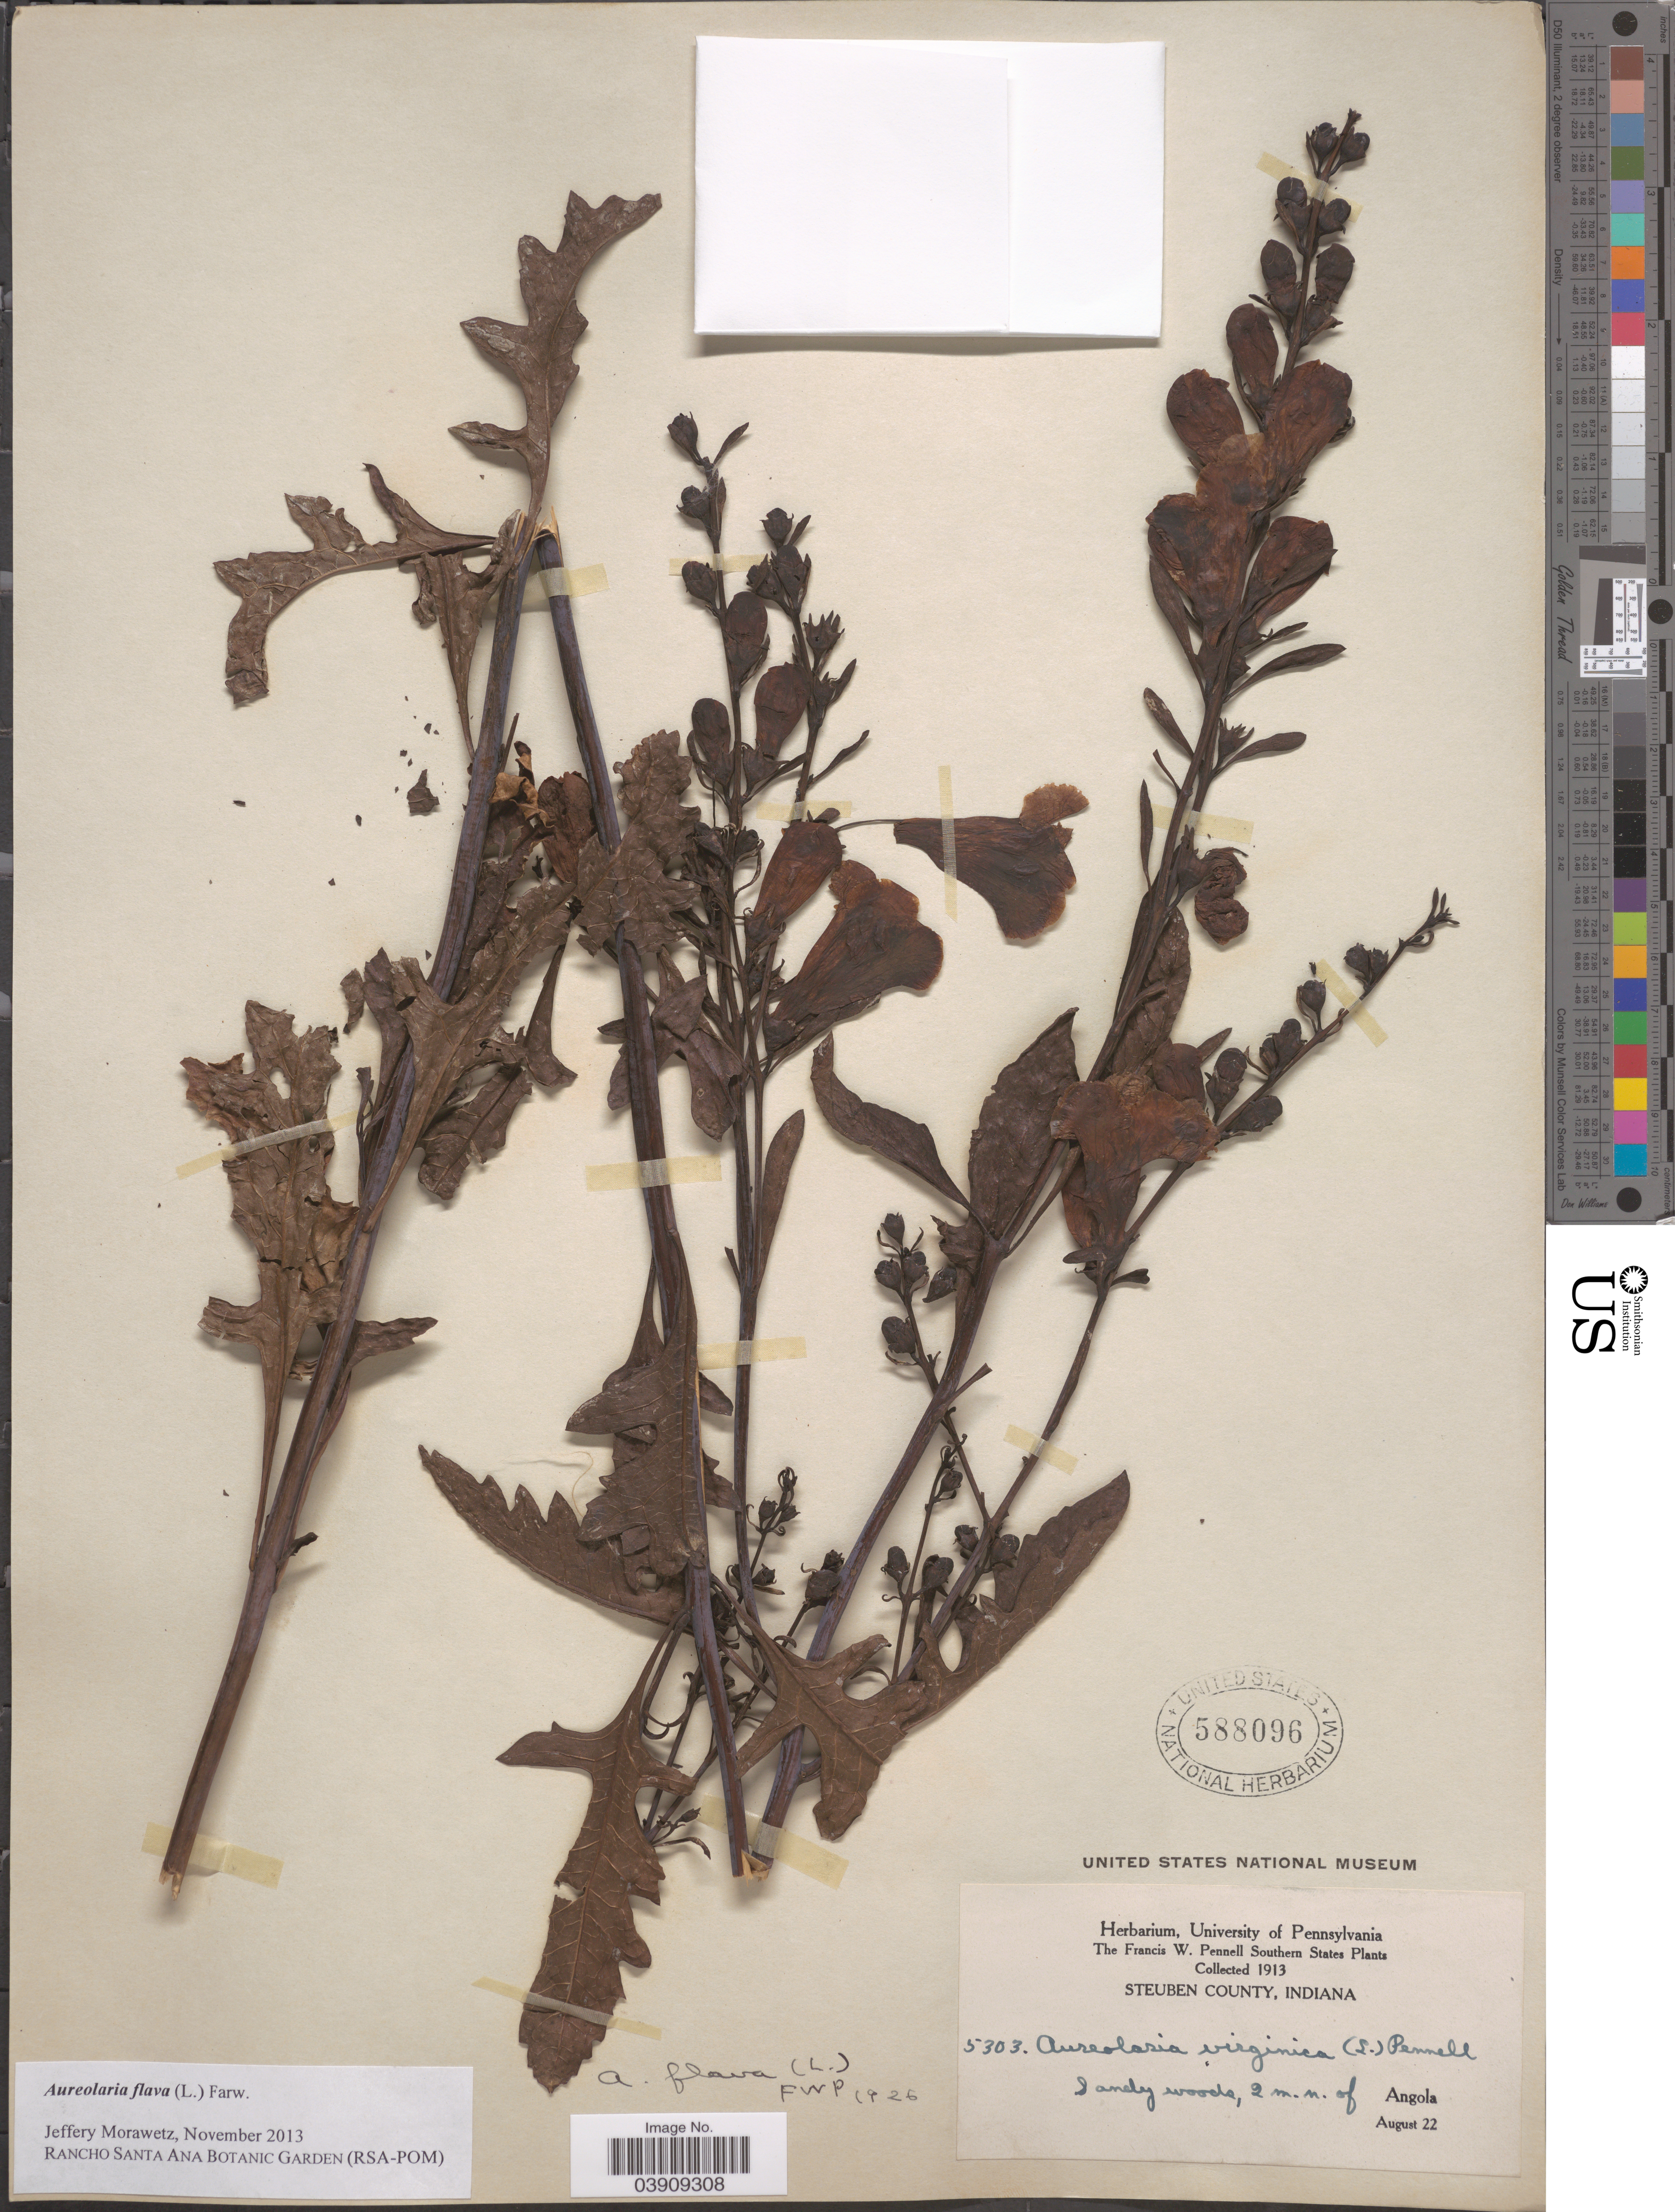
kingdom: Plantae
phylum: Tracheophyta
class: Magnoliopsida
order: Lamiales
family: Orobanchaceae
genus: Aureolaria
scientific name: Aureolaria flava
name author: (L.) Farw.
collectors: F. W. Pennell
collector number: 5303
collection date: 1913-08-22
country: United States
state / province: Indiana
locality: Southern States. Steuben County. 2 m. n. of Angola.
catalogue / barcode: US 588096